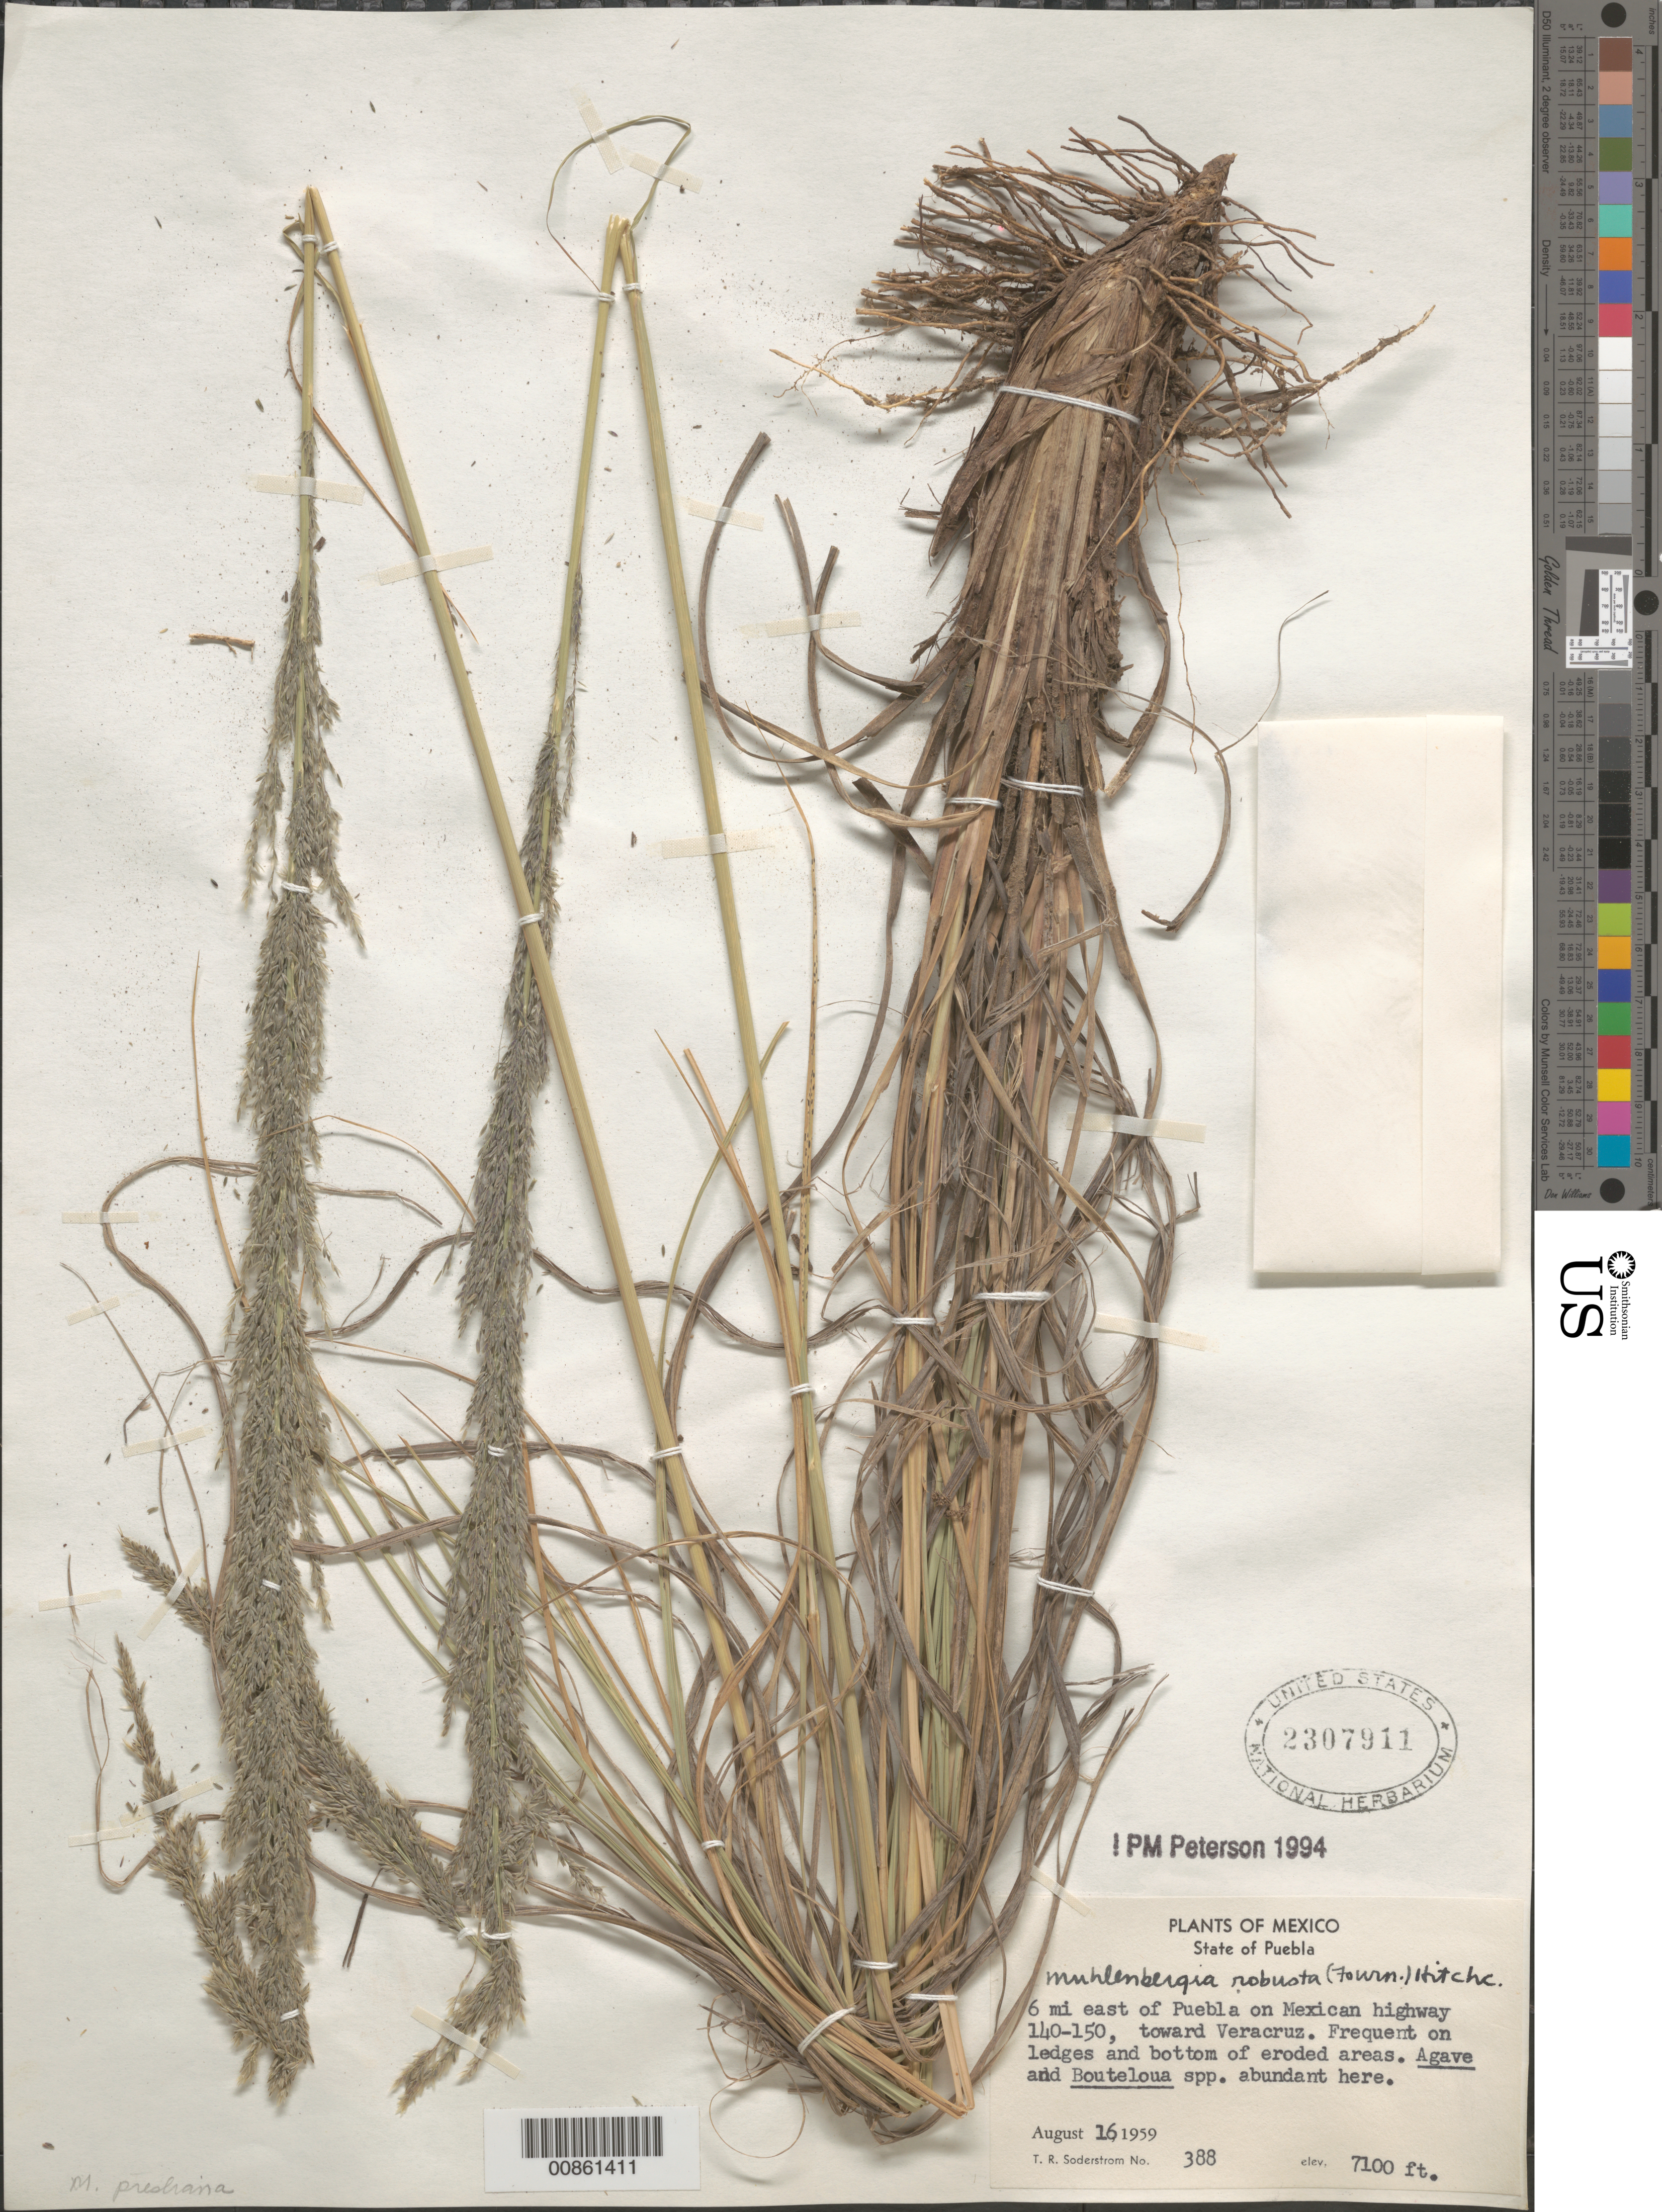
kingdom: Plantae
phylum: Tracheophyta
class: Liliopsida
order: Poales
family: Poaceae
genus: Muhlenbergia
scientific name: Muhlenbergia robusta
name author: (E. Fourn.) Hitchc.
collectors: T. R. Soderstrom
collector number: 388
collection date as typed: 16 Aug 1959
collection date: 1959-08-16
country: Mexico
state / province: Puebla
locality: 6 mi E of Puebla on Hwy 140-150 to Veracruz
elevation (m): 2164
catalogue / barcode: US 2307911